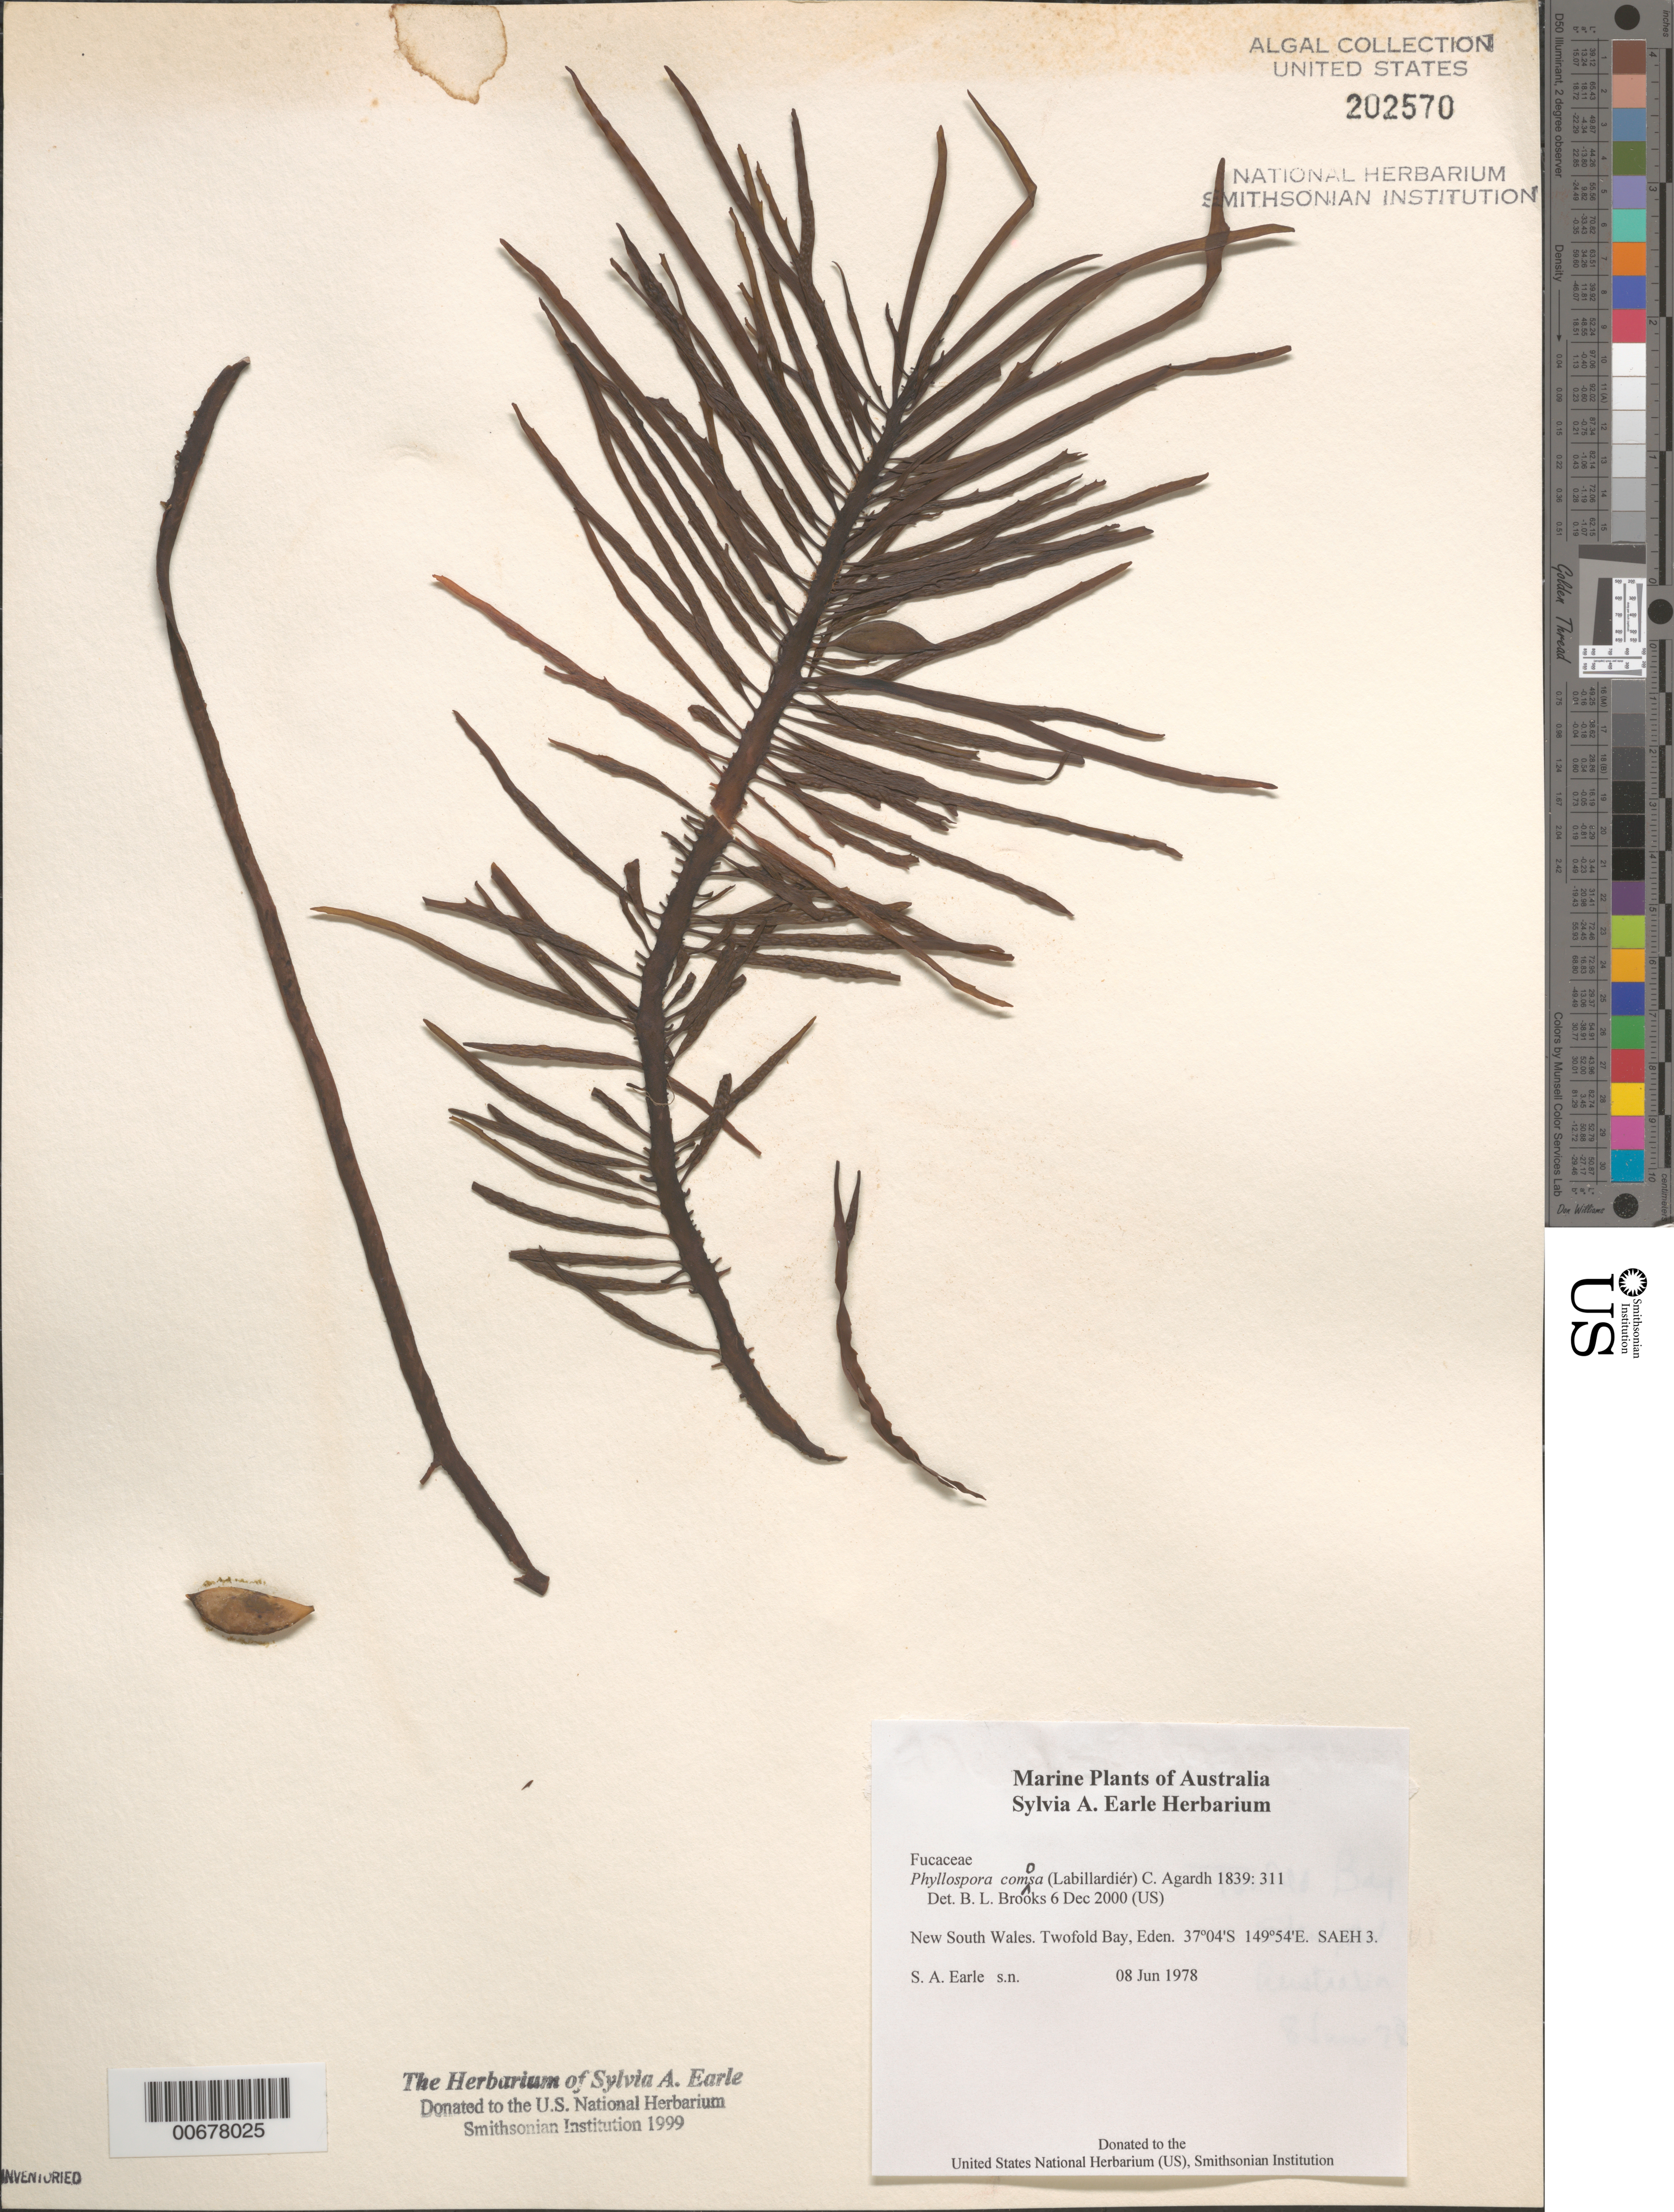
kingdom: Chromista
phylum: Ochrophyta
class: Phaeophyceae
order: Fucales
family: Seirococcaceae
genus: Phyllospora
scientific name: Phyllospora comosa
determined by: Brooks, B. L., (BOT), Smithsonian Institution - National Museum of Natural History (UNITED STATES)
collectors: S. A. Earle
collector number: SAEH 3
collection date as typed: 08 Jun 1978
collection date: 1978-06-08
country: Australia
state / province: New South Wales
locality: Eden, Two Fold Bay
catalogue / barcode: US 202570